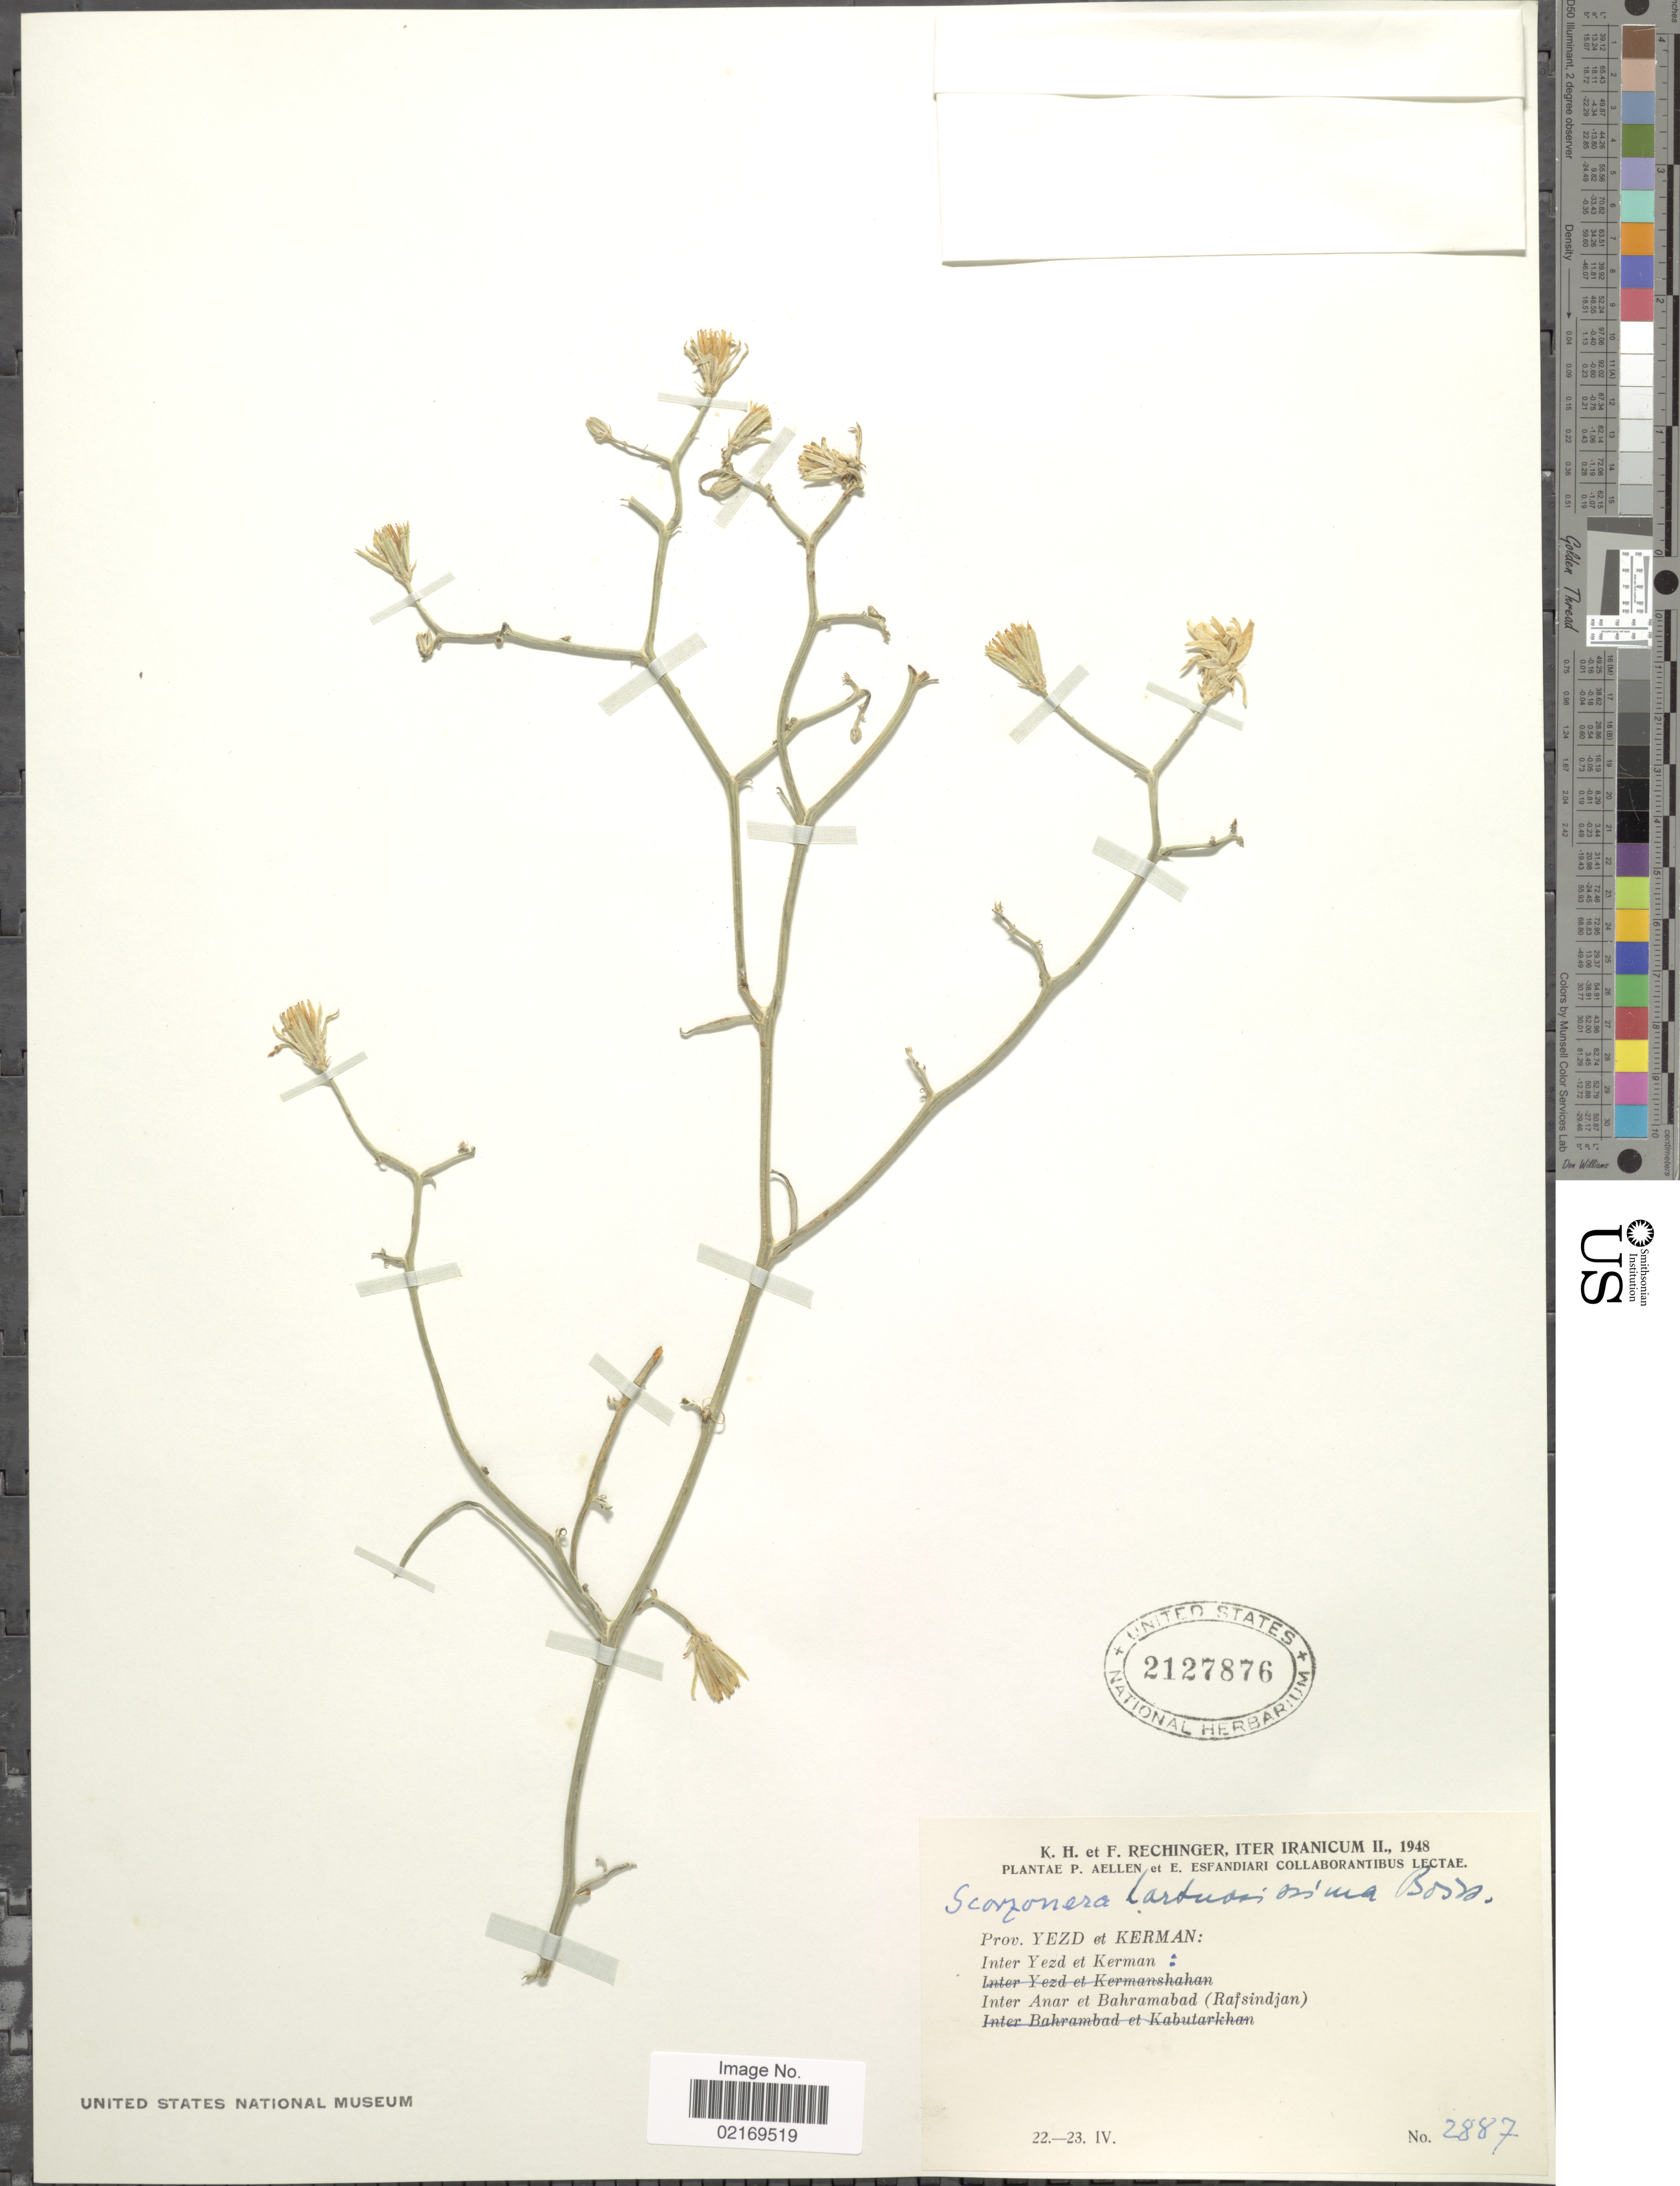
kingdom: Plantae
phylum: Tracheophyta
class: Magnoliopsida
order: Asterales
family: Asteraceae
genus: Scorzonera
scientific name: Scorzonera tortuosissima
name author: Boiss.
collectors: K. H. Rechinger, F. Rechinger, P. Aellen & E. Esfandiari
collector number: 2887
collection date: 1948-04-22/1948-04-23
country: Iran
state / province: Kerman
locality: Iter Iranicum, Prov. Yezd et Kerman: Inter Yezd et Kerman: Inter Anar at Bahramabad (Rafsindjan).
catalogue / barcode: US 2127876